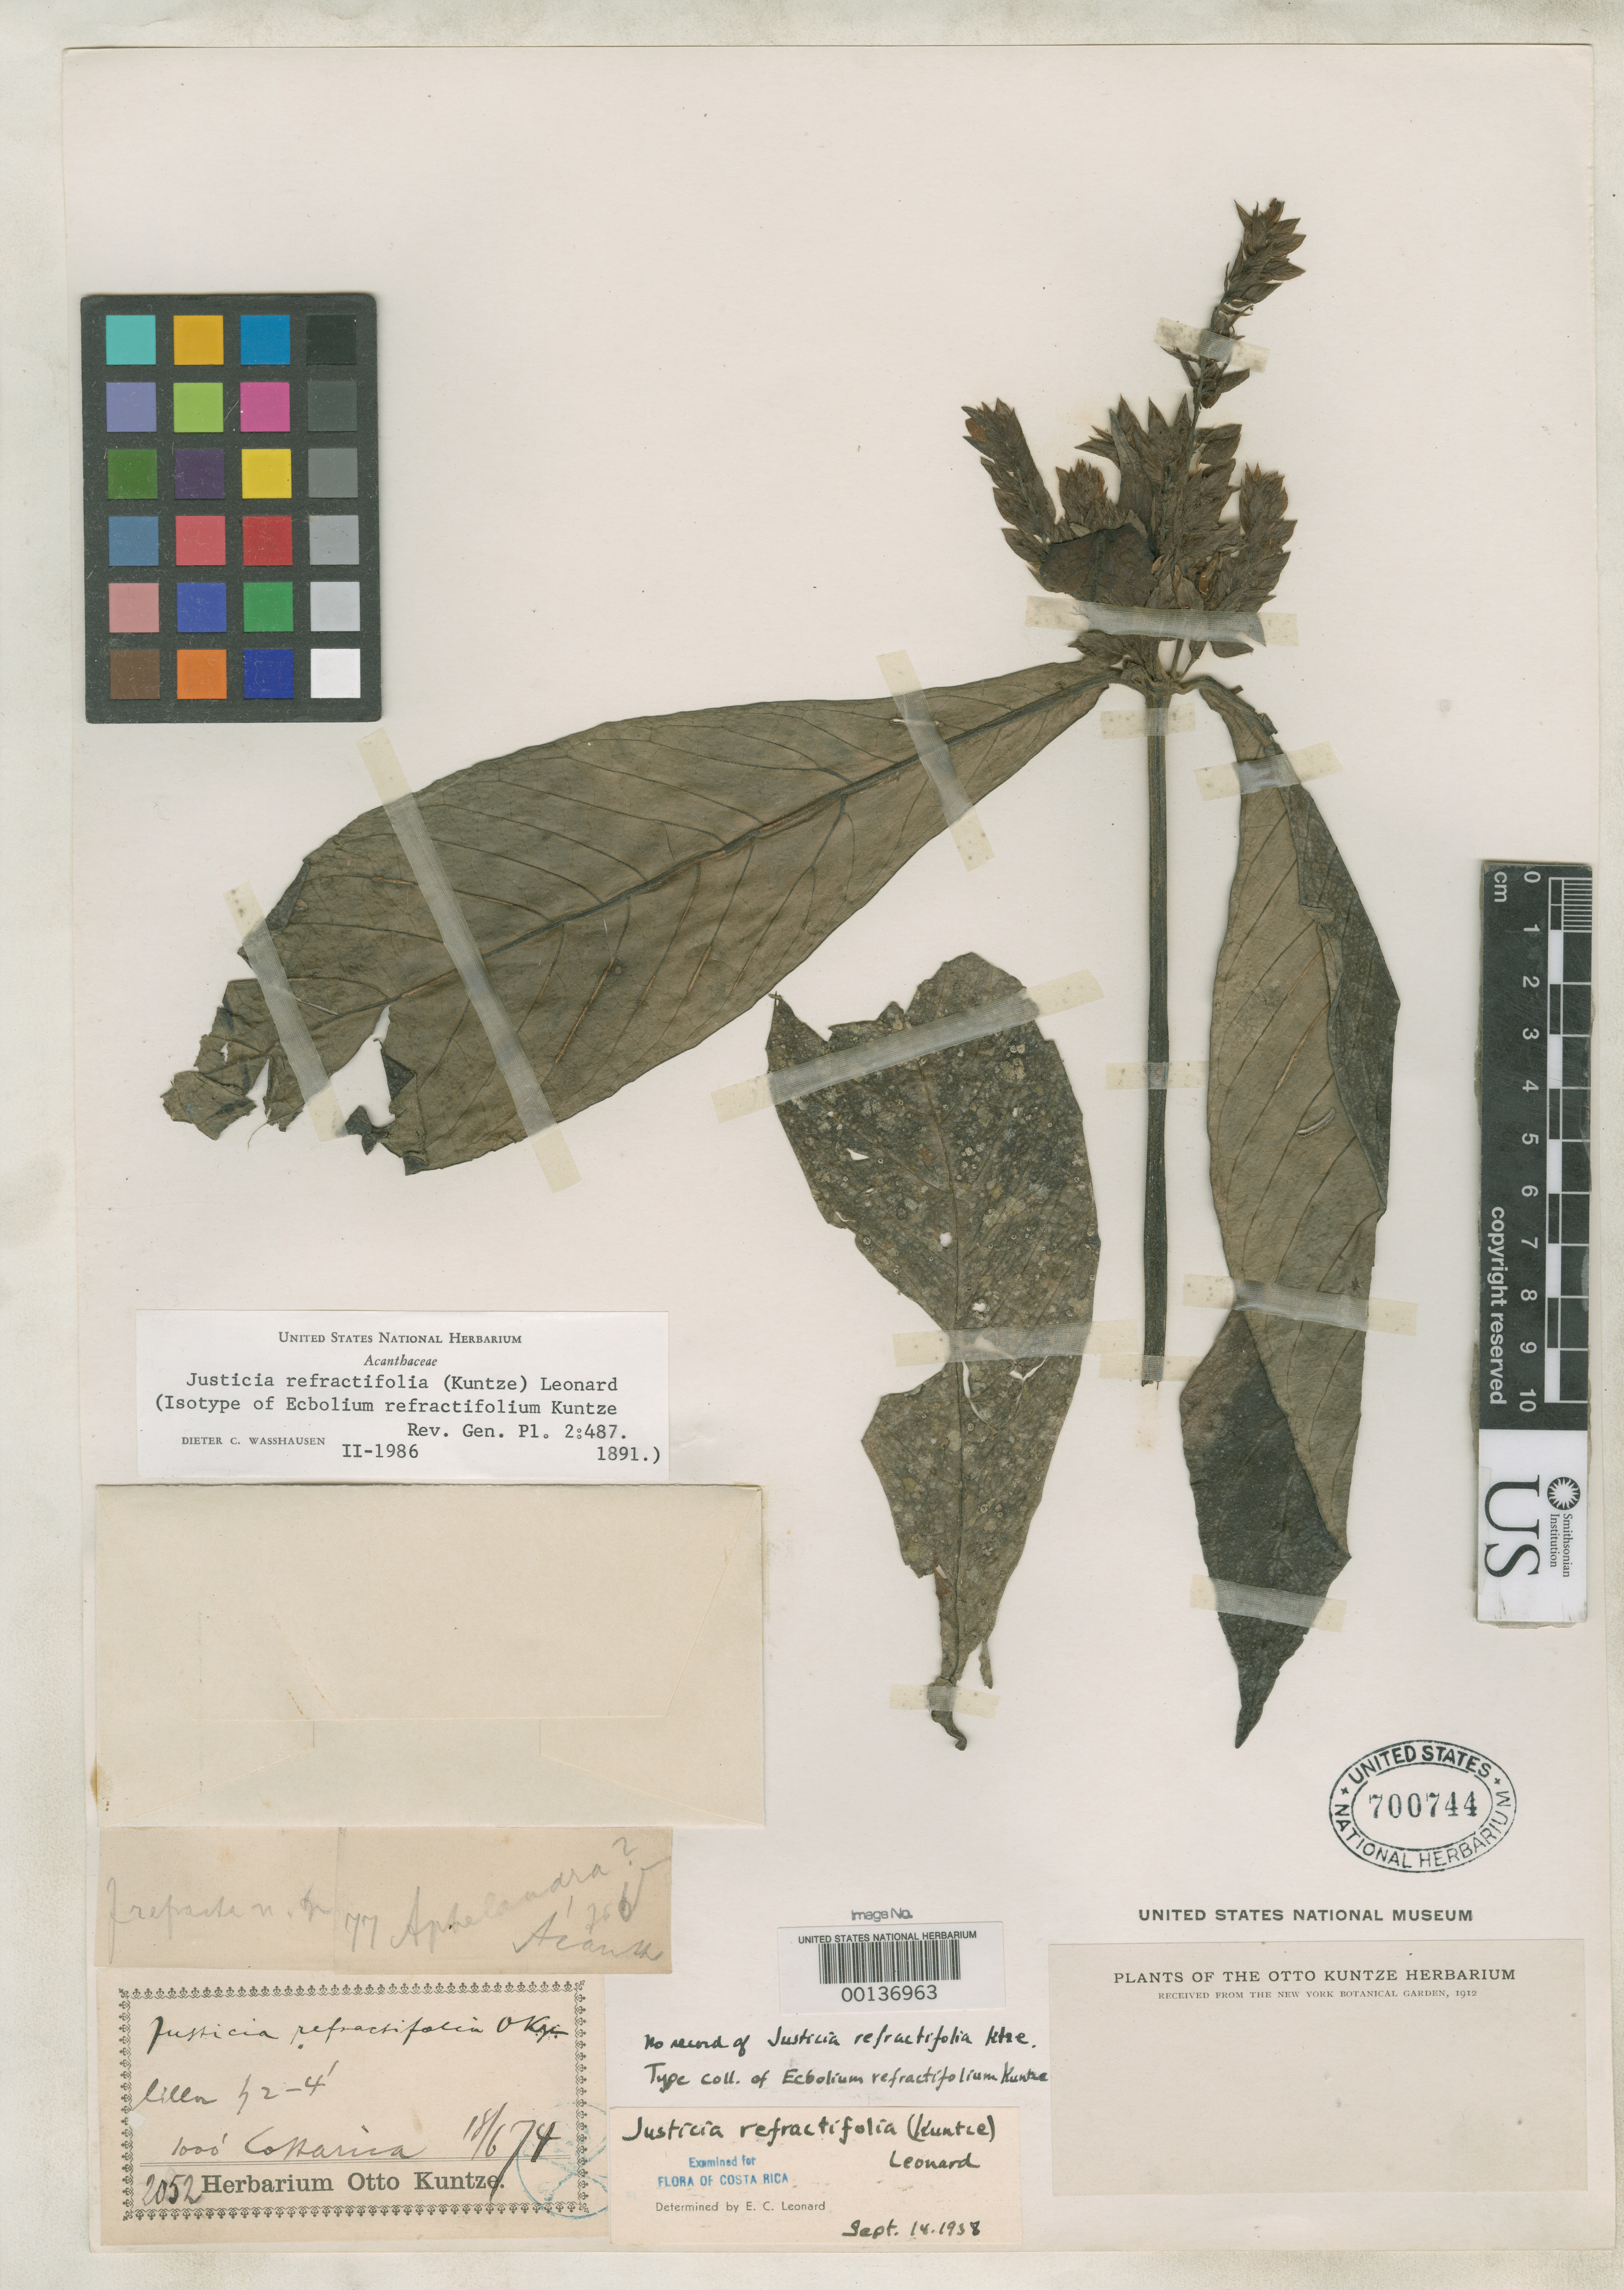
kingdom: Plantae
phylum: Tracheophyta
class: Magnoliopsida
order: Lamiales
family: Acanthaceae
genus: Ecbolium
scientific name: Ecbolium refractifolium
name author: Kuntze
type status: Isotype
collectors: C.E.O. Kuntze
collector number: Herb. No. 2052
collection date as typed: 18 Jun 1874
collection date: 1874-06-18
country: Costa Rica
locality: Alt. 1000 F.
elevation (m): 305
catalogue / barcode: US 700744